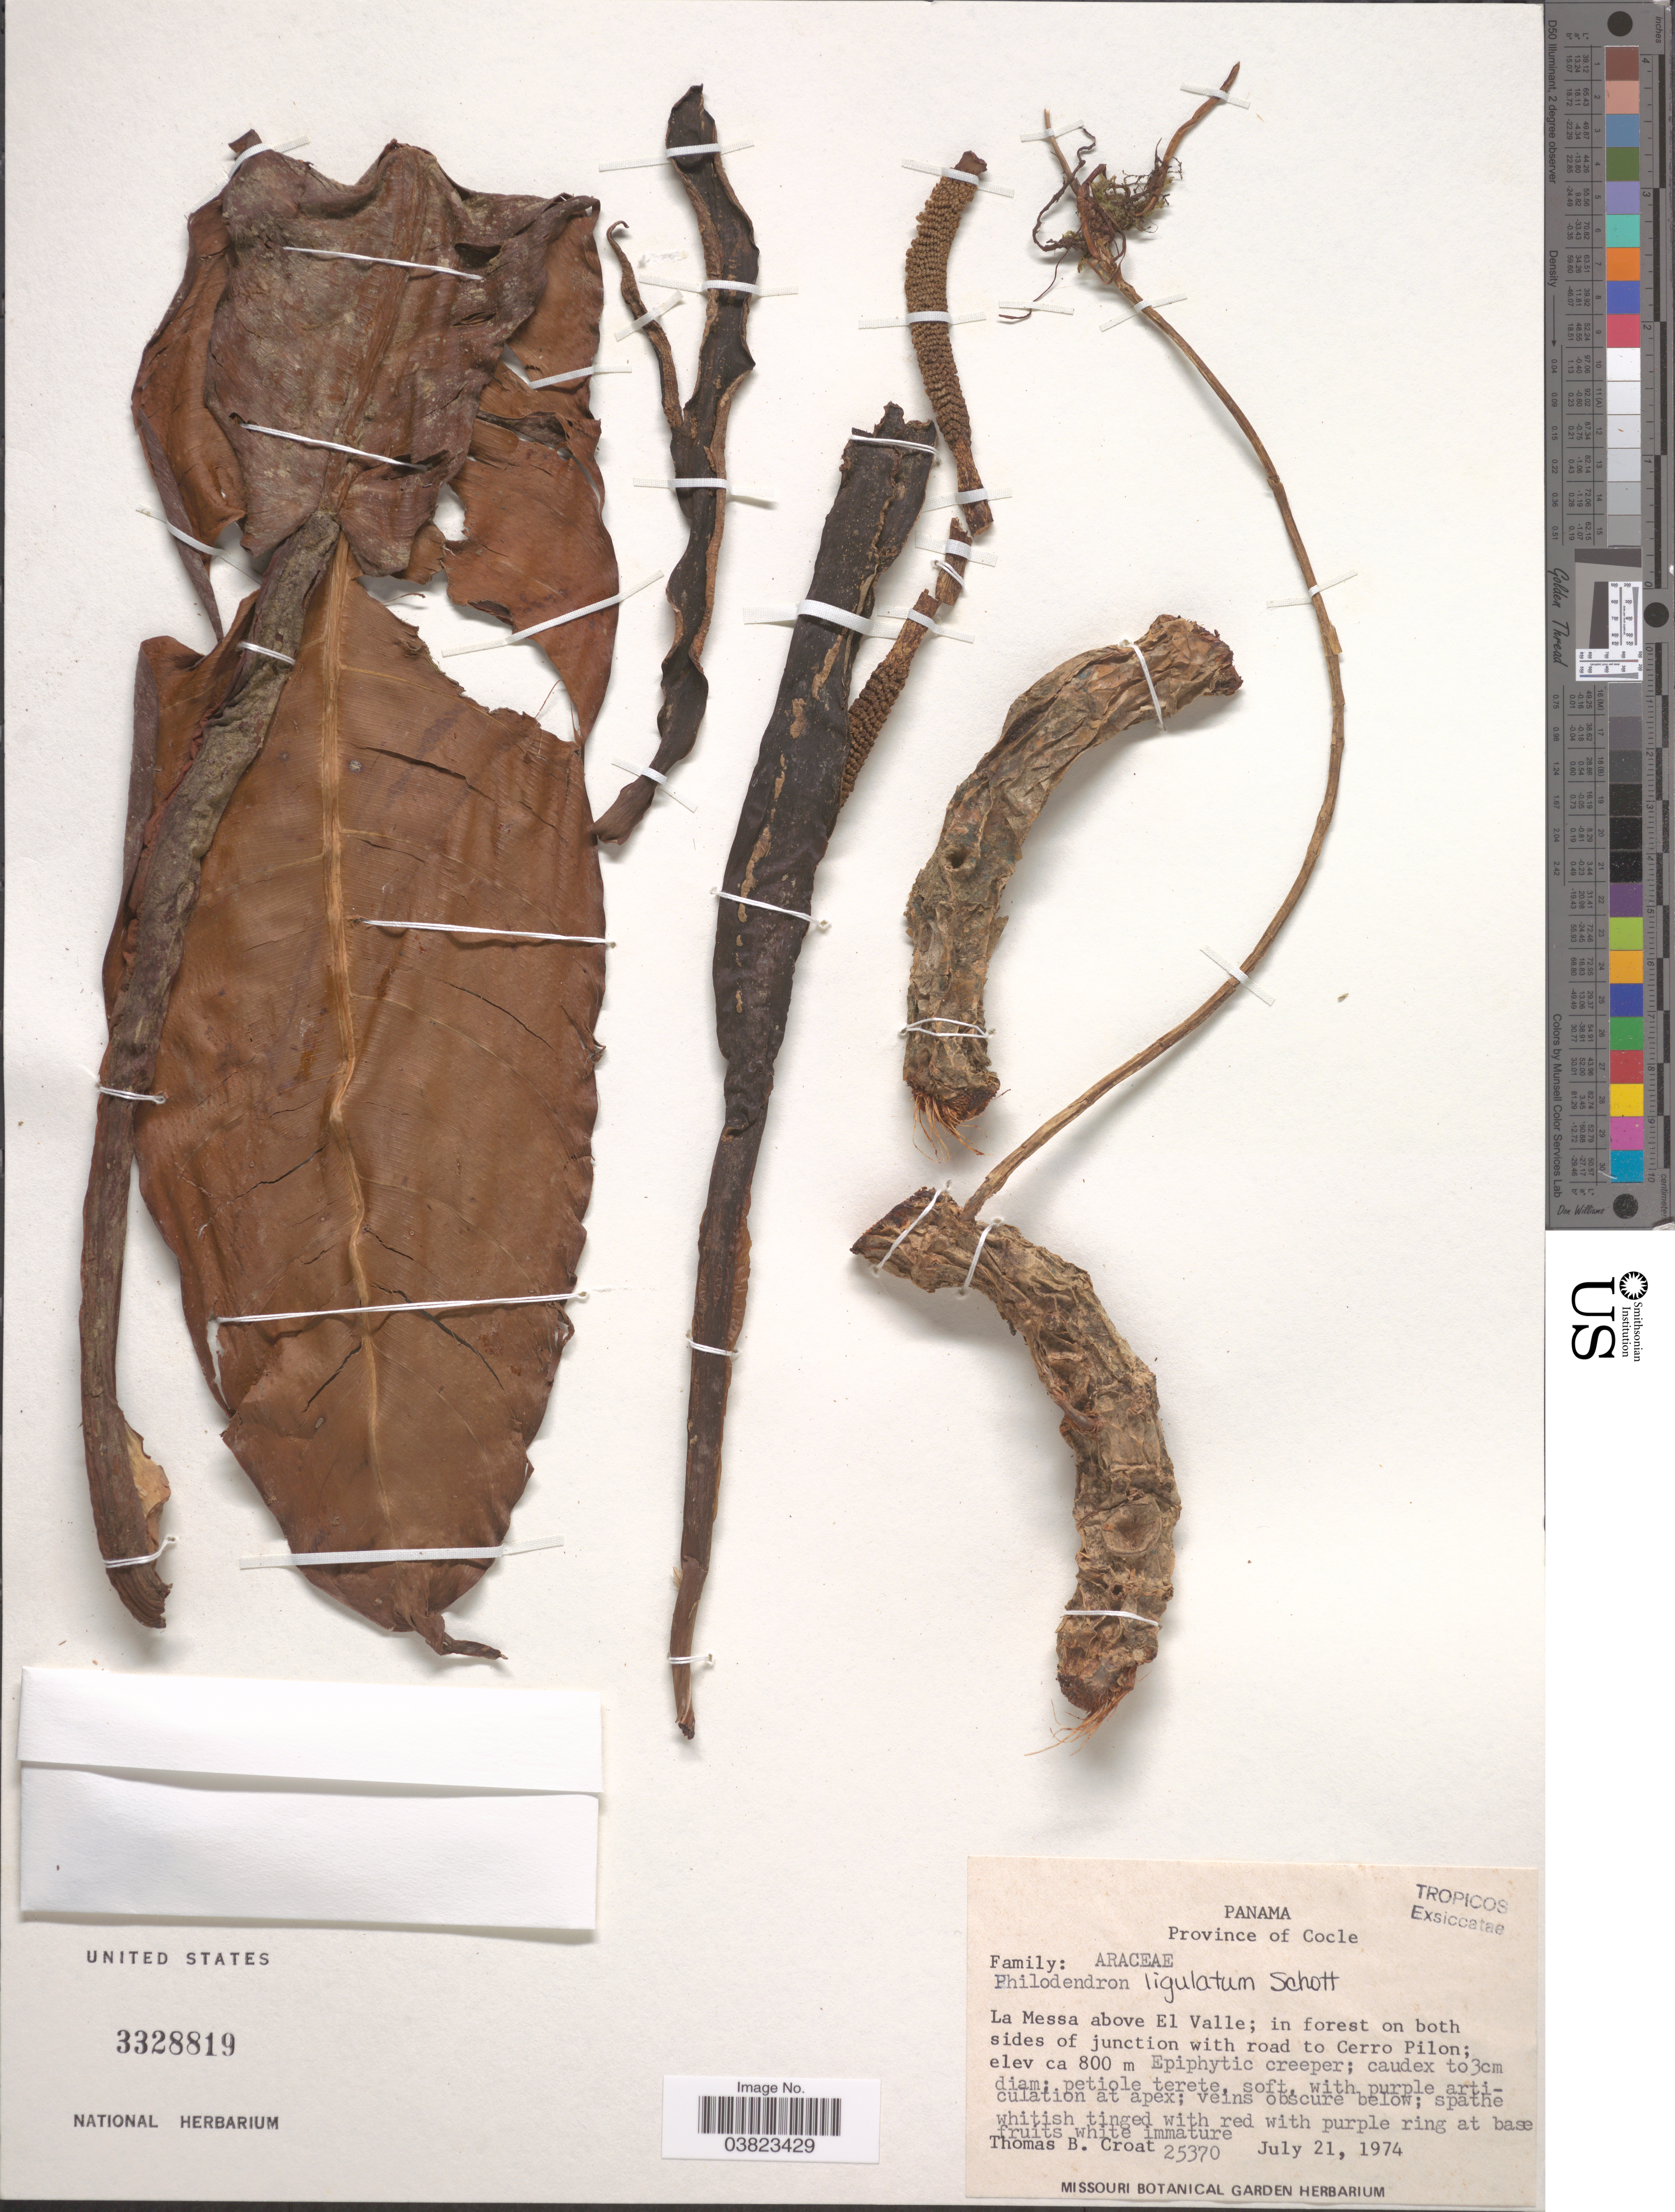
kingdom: Plantae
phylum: Tracheophyta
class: Liliopsida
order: Alismatales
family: Araceae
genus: Philodendron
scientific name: Philodendron ligulatum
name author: Schott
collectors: T. B. Croat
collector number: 25370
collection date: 1974-07-21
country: Panama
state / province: Cocle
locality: La Messa above El Valle; in forest on both sides of junction with road to Cerro Pilon.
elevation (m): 800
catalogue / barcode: US 3328819